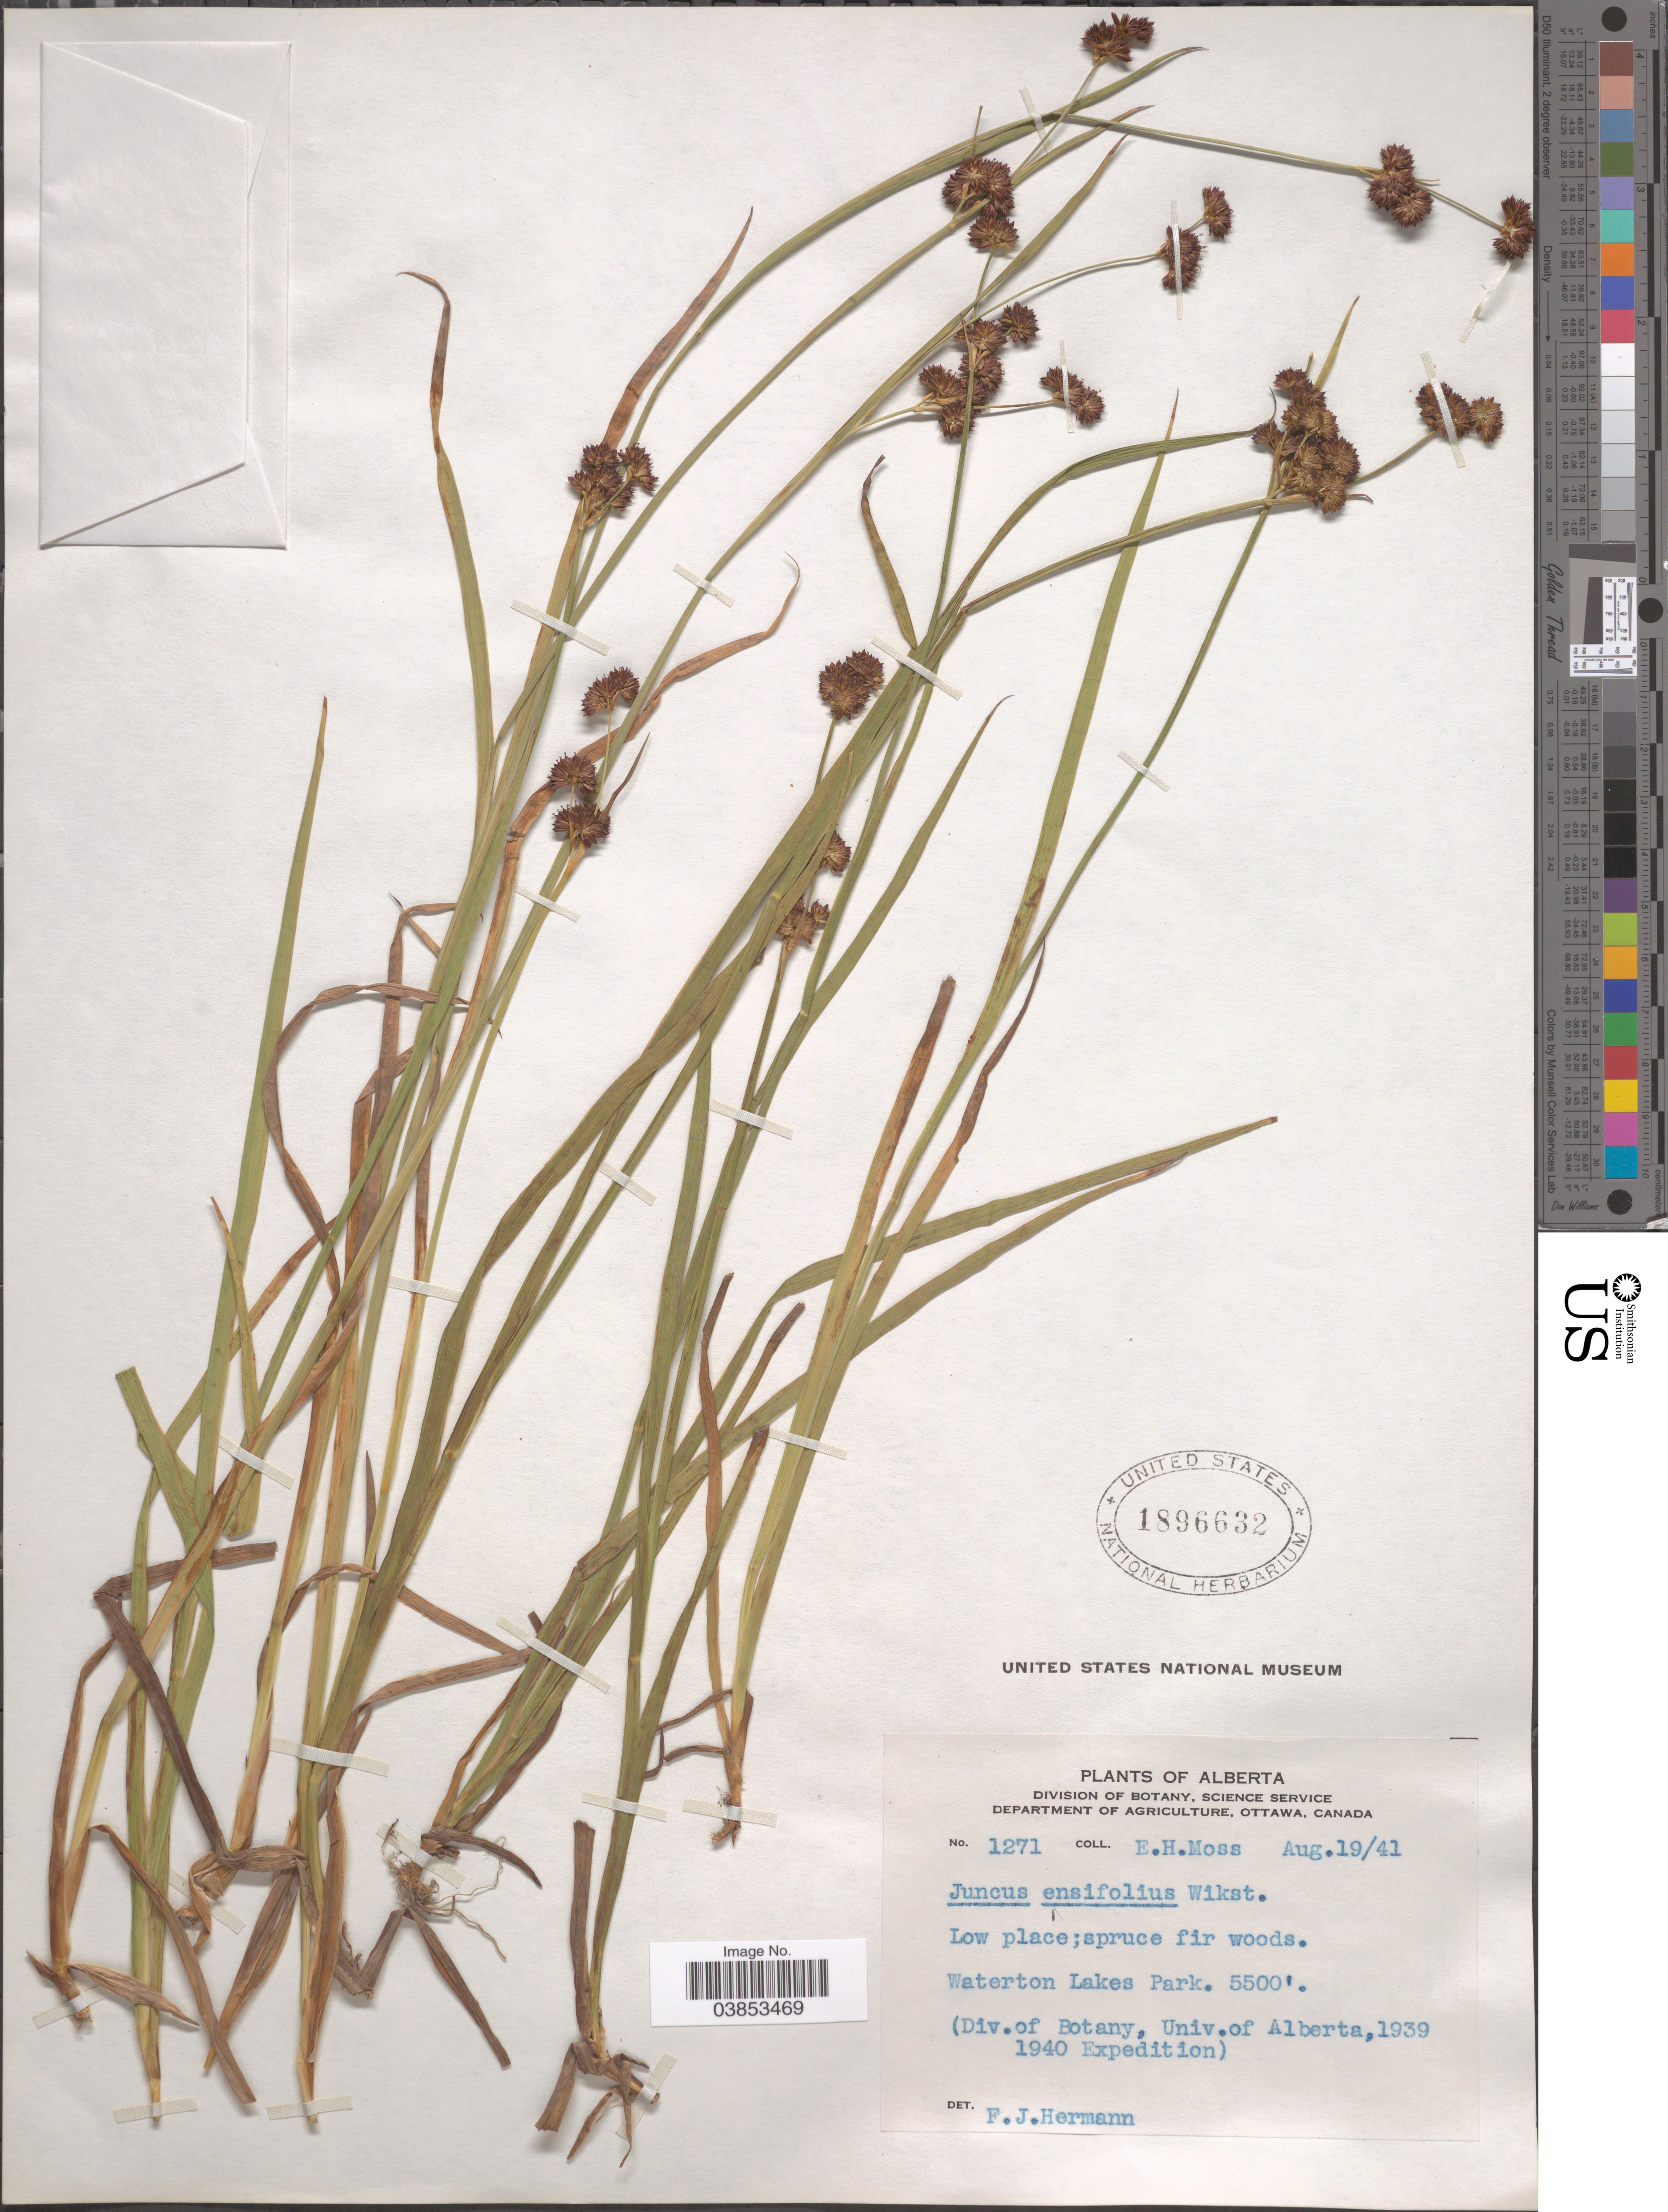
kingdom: Plantae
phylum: Tracheophyta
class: Liliopsida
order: Poales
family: Juncaceae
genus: Juncus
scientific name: Juncus ensifolius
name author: Wikstr.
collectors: E. Moss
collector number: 1271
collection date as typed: Transcribed d/m/y: 19/8/41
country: Canada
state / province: Alberta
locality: Waterton Lakes Park.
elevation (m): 1676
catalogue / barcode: US 1896632